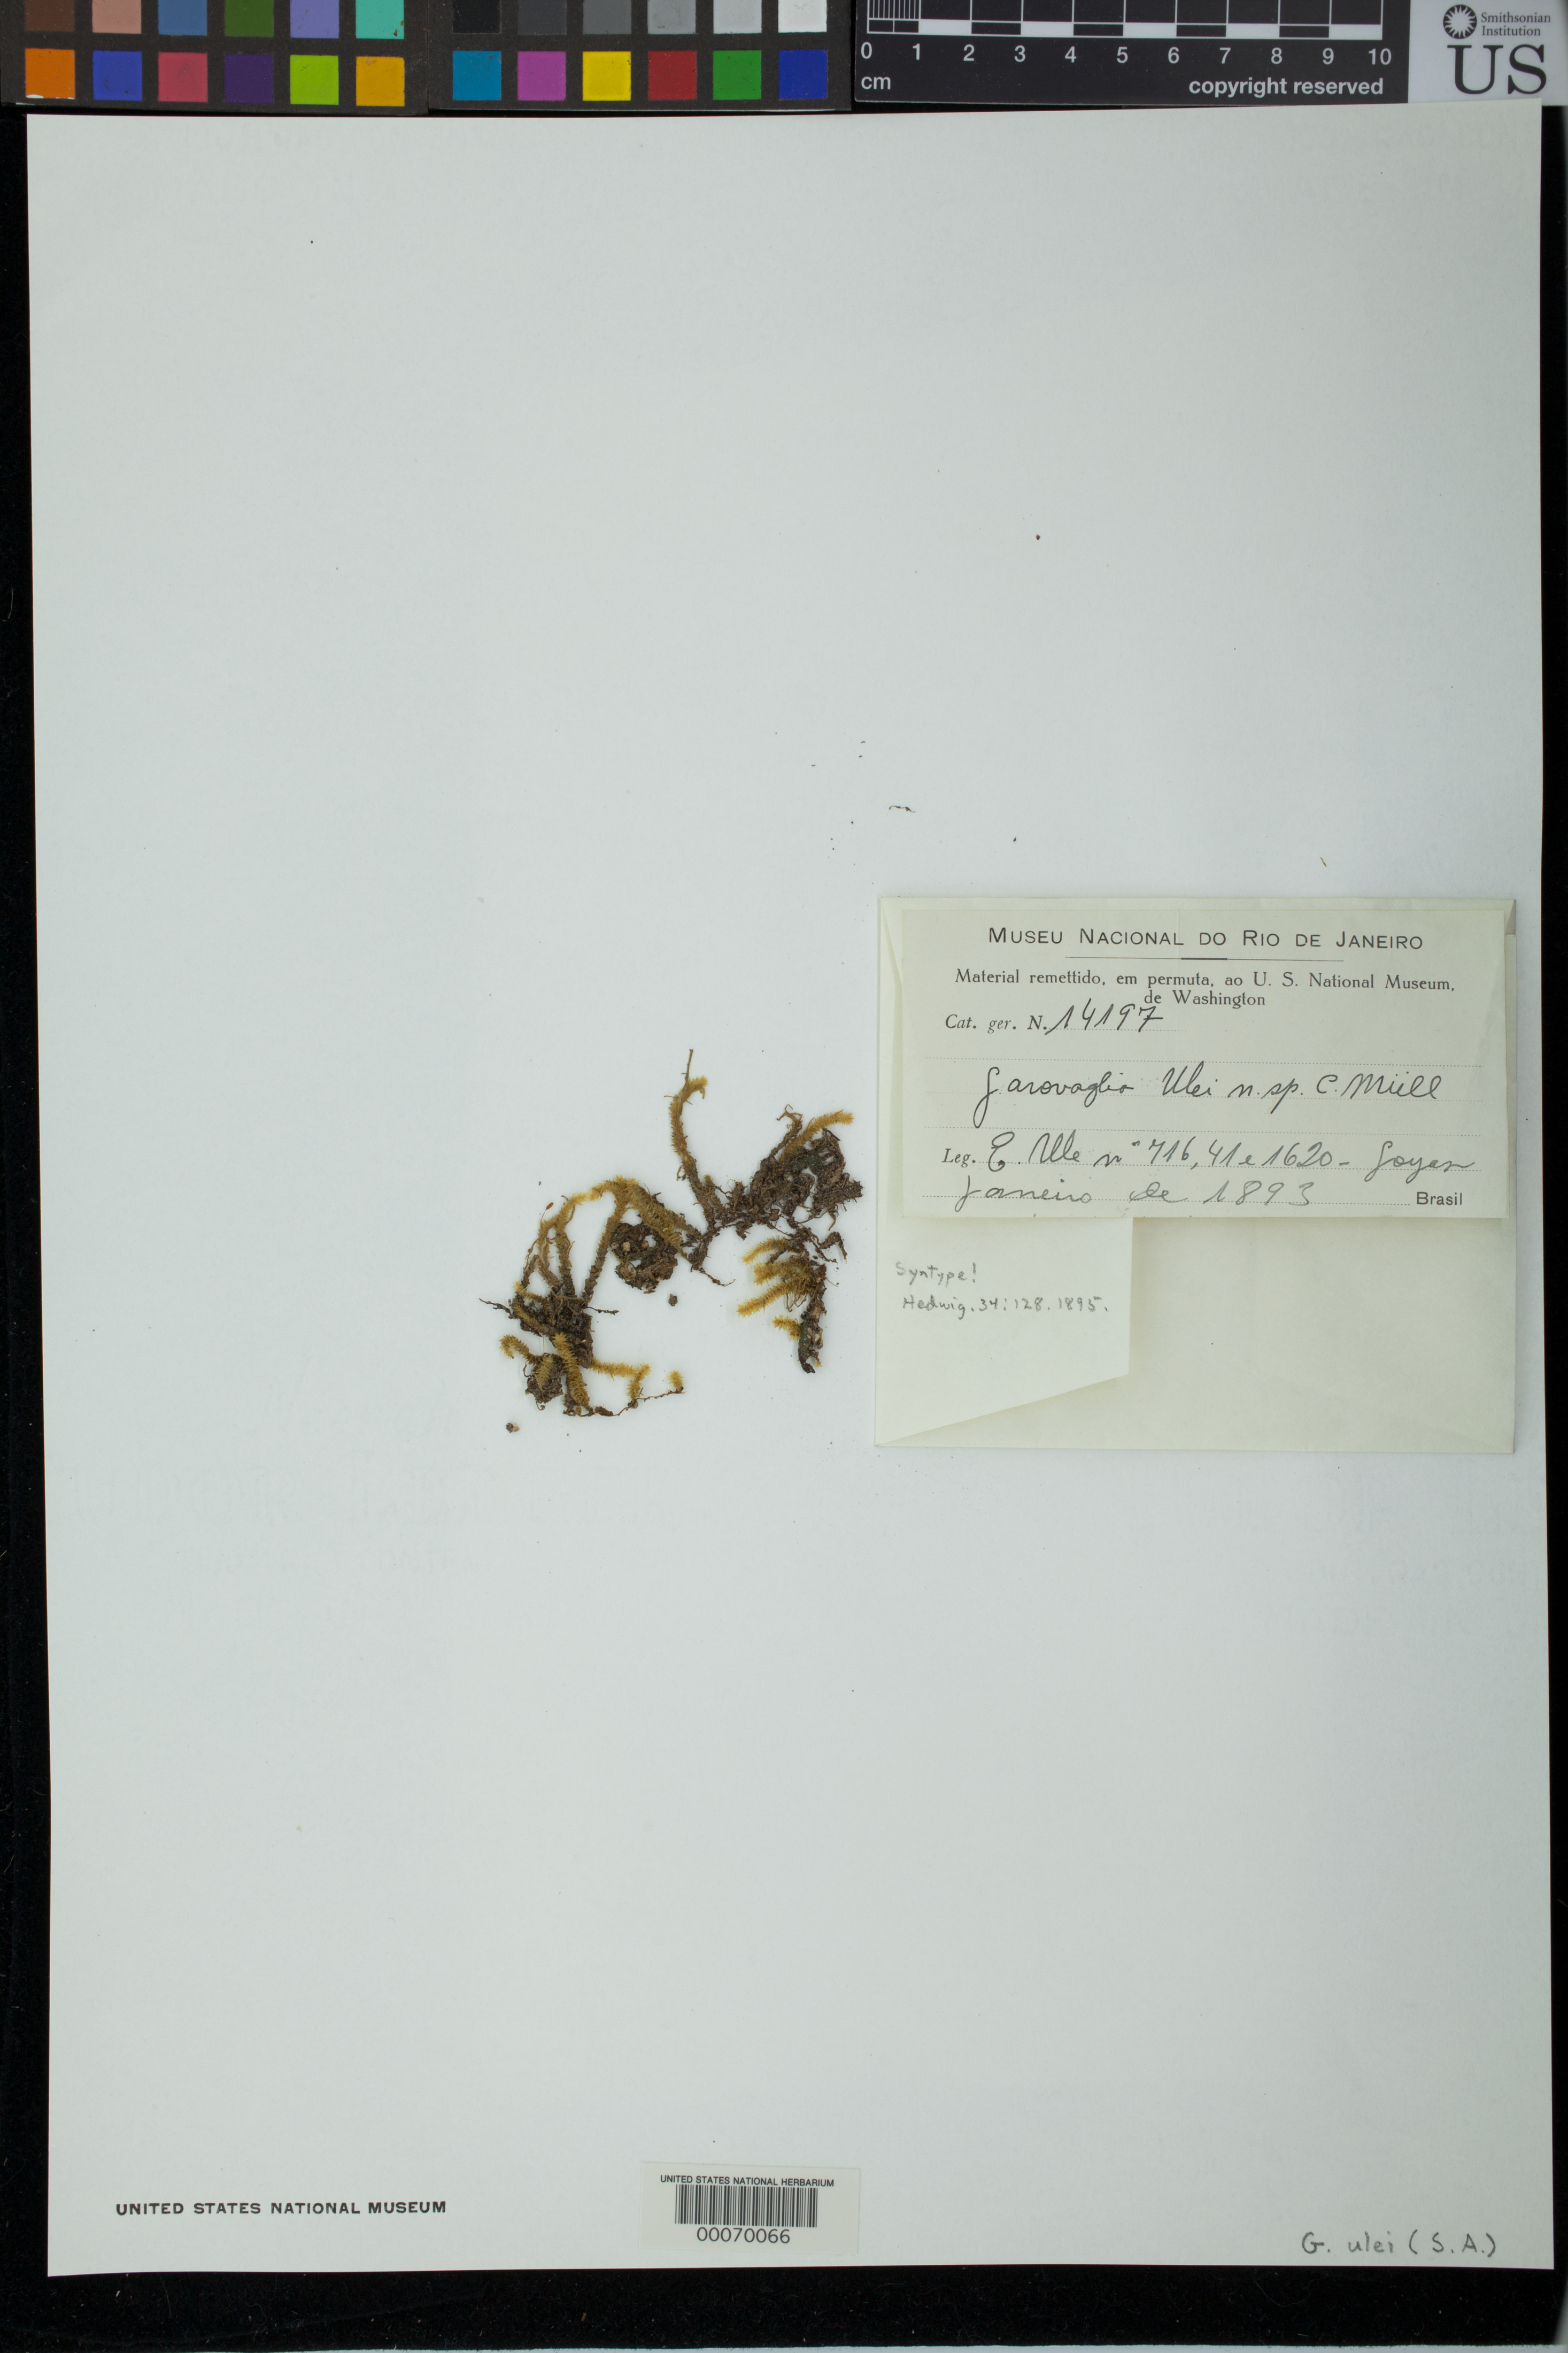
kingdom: Plantae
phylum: Bryophyta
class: Bryopsida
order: Hypnales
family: Pterobryaceae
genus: Garovaglia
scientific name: Garovaglia ulei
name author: Müll. Hal.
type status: Syntype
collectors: E. H. Ule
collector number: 716 & 1620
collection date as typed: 1893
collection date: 1893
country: Brazil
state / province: Rio de Janeiro